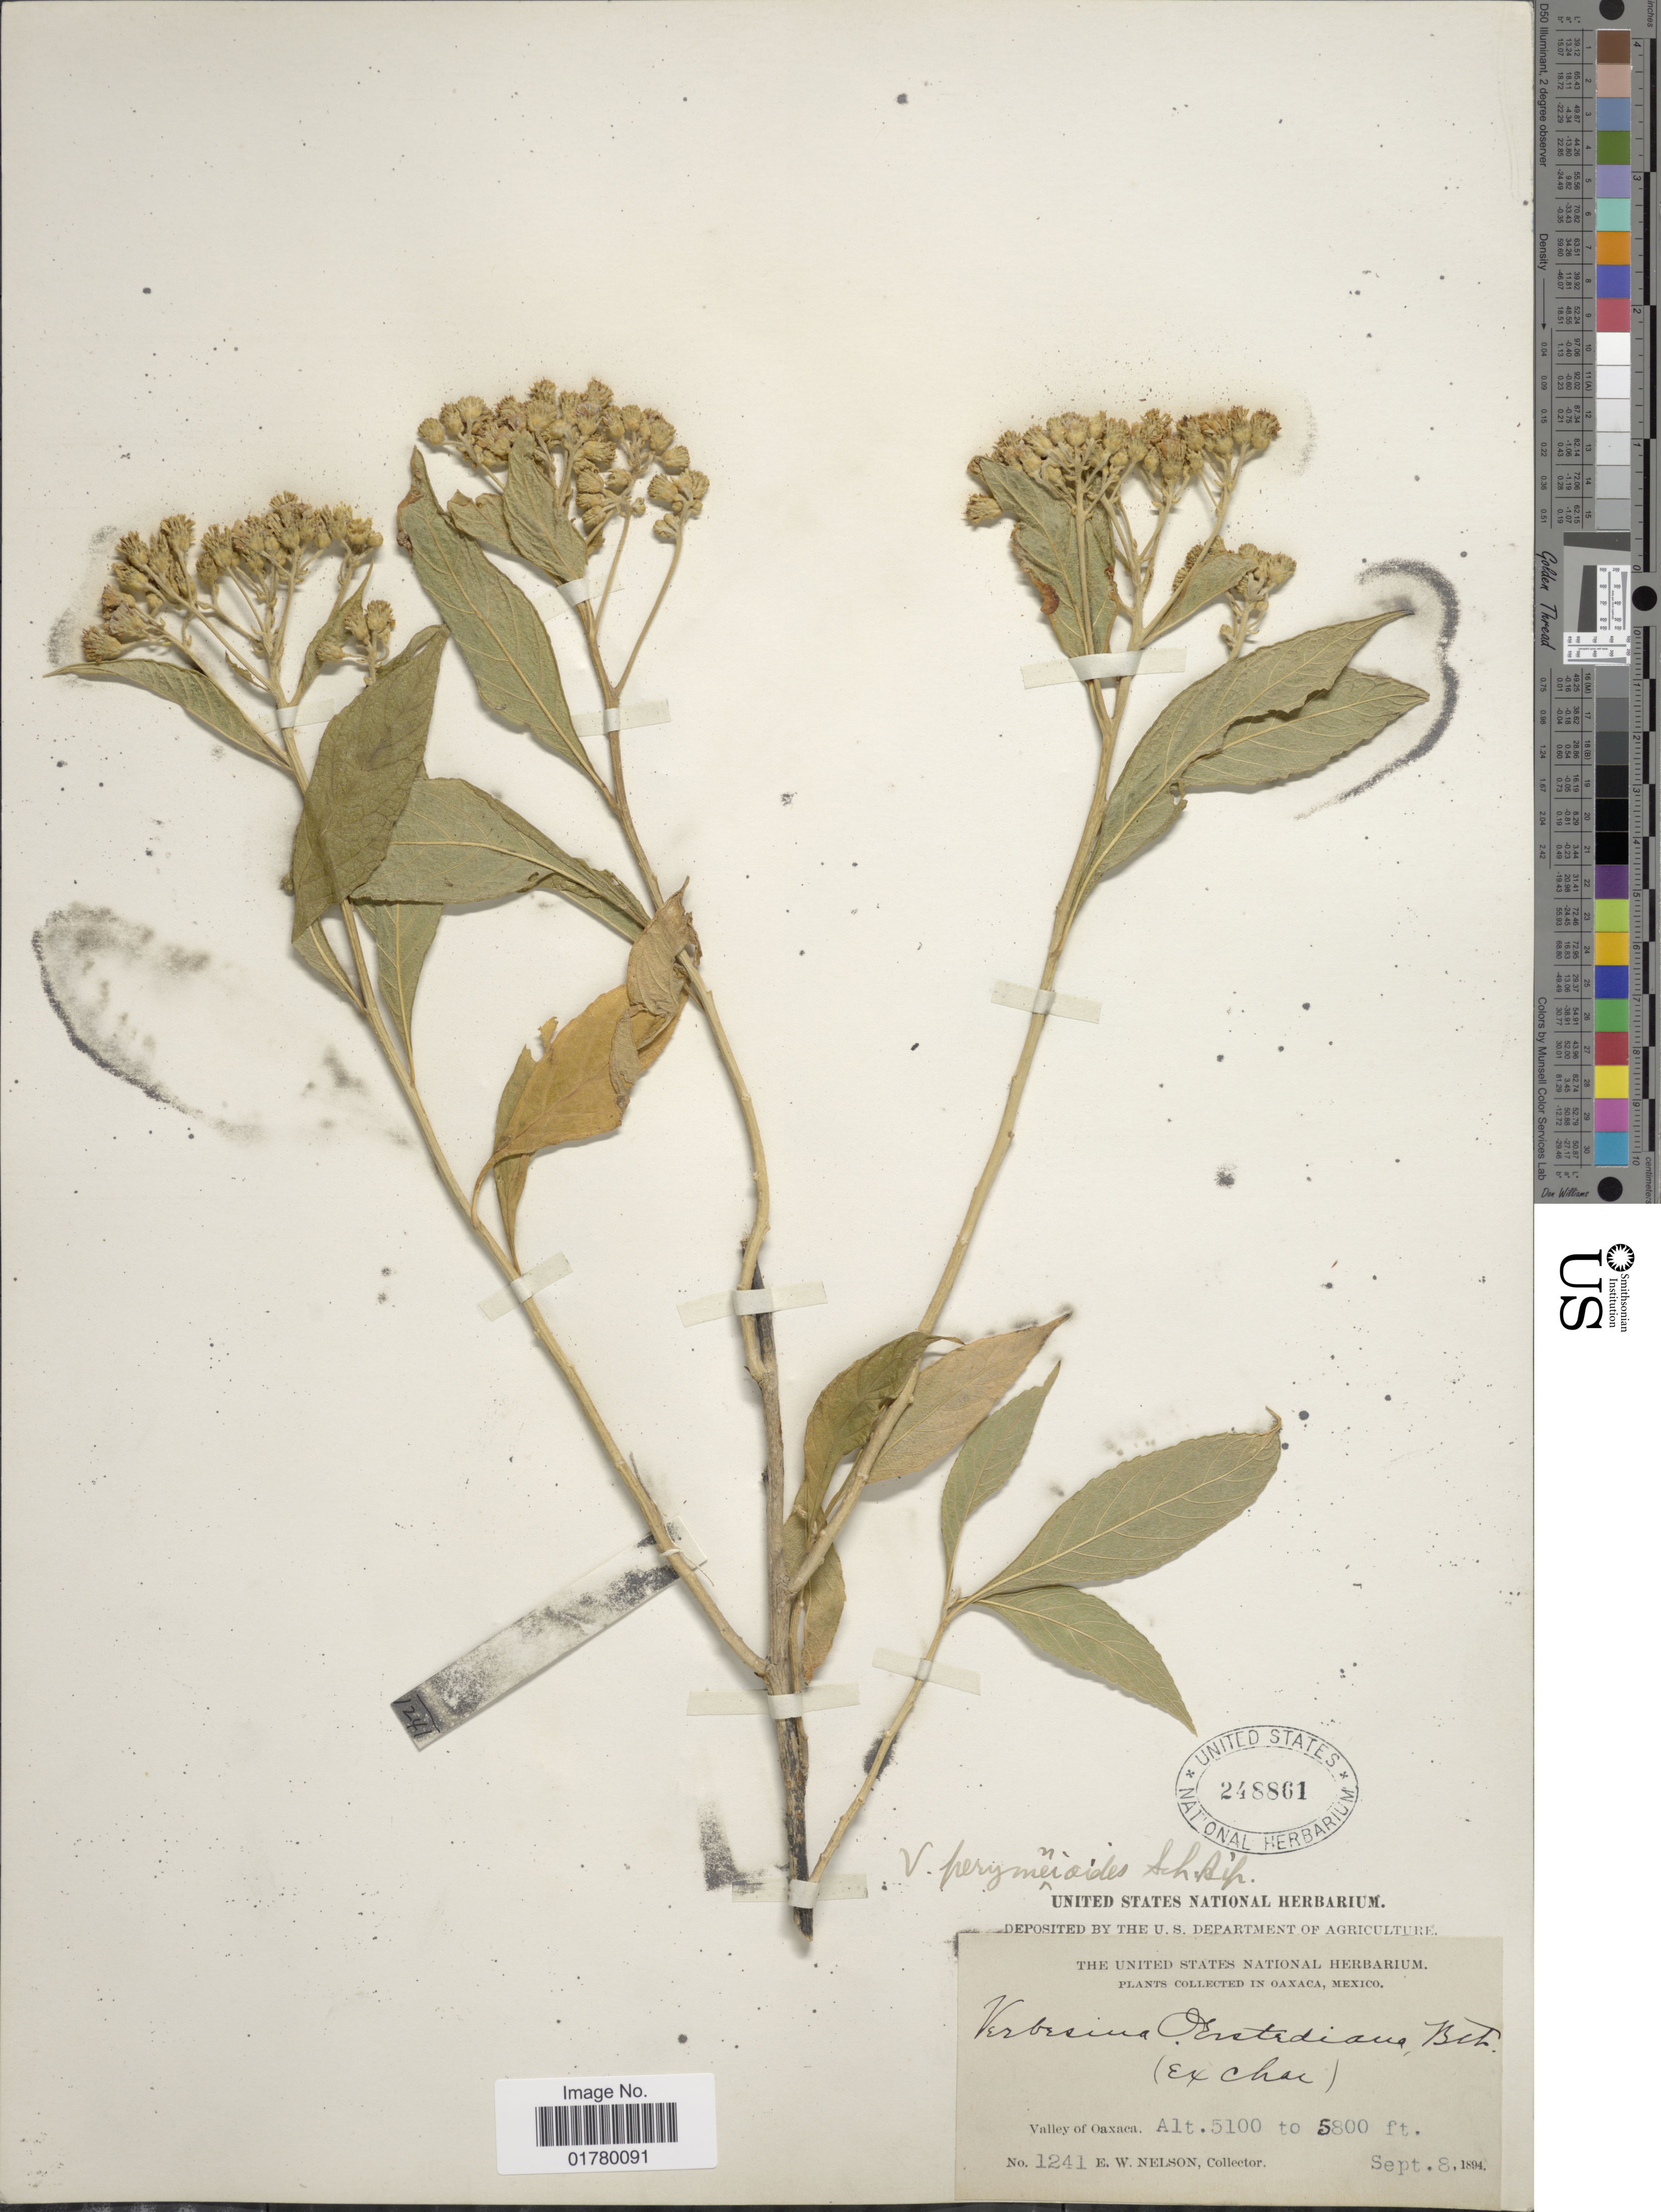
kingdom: Plantae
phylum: Tracheophyta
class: Magnoliopsida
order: Asterales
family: Asteraceae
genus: Verbesina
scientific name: Verbesina perymenioides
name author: Sch. Bip. ex Klatt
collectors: E. W. Nelson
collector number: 1241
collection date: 1894-09-08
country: Mexico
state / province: Oaxaca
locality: Valley of Oaxaca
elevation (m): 1554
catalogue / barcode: US 248861